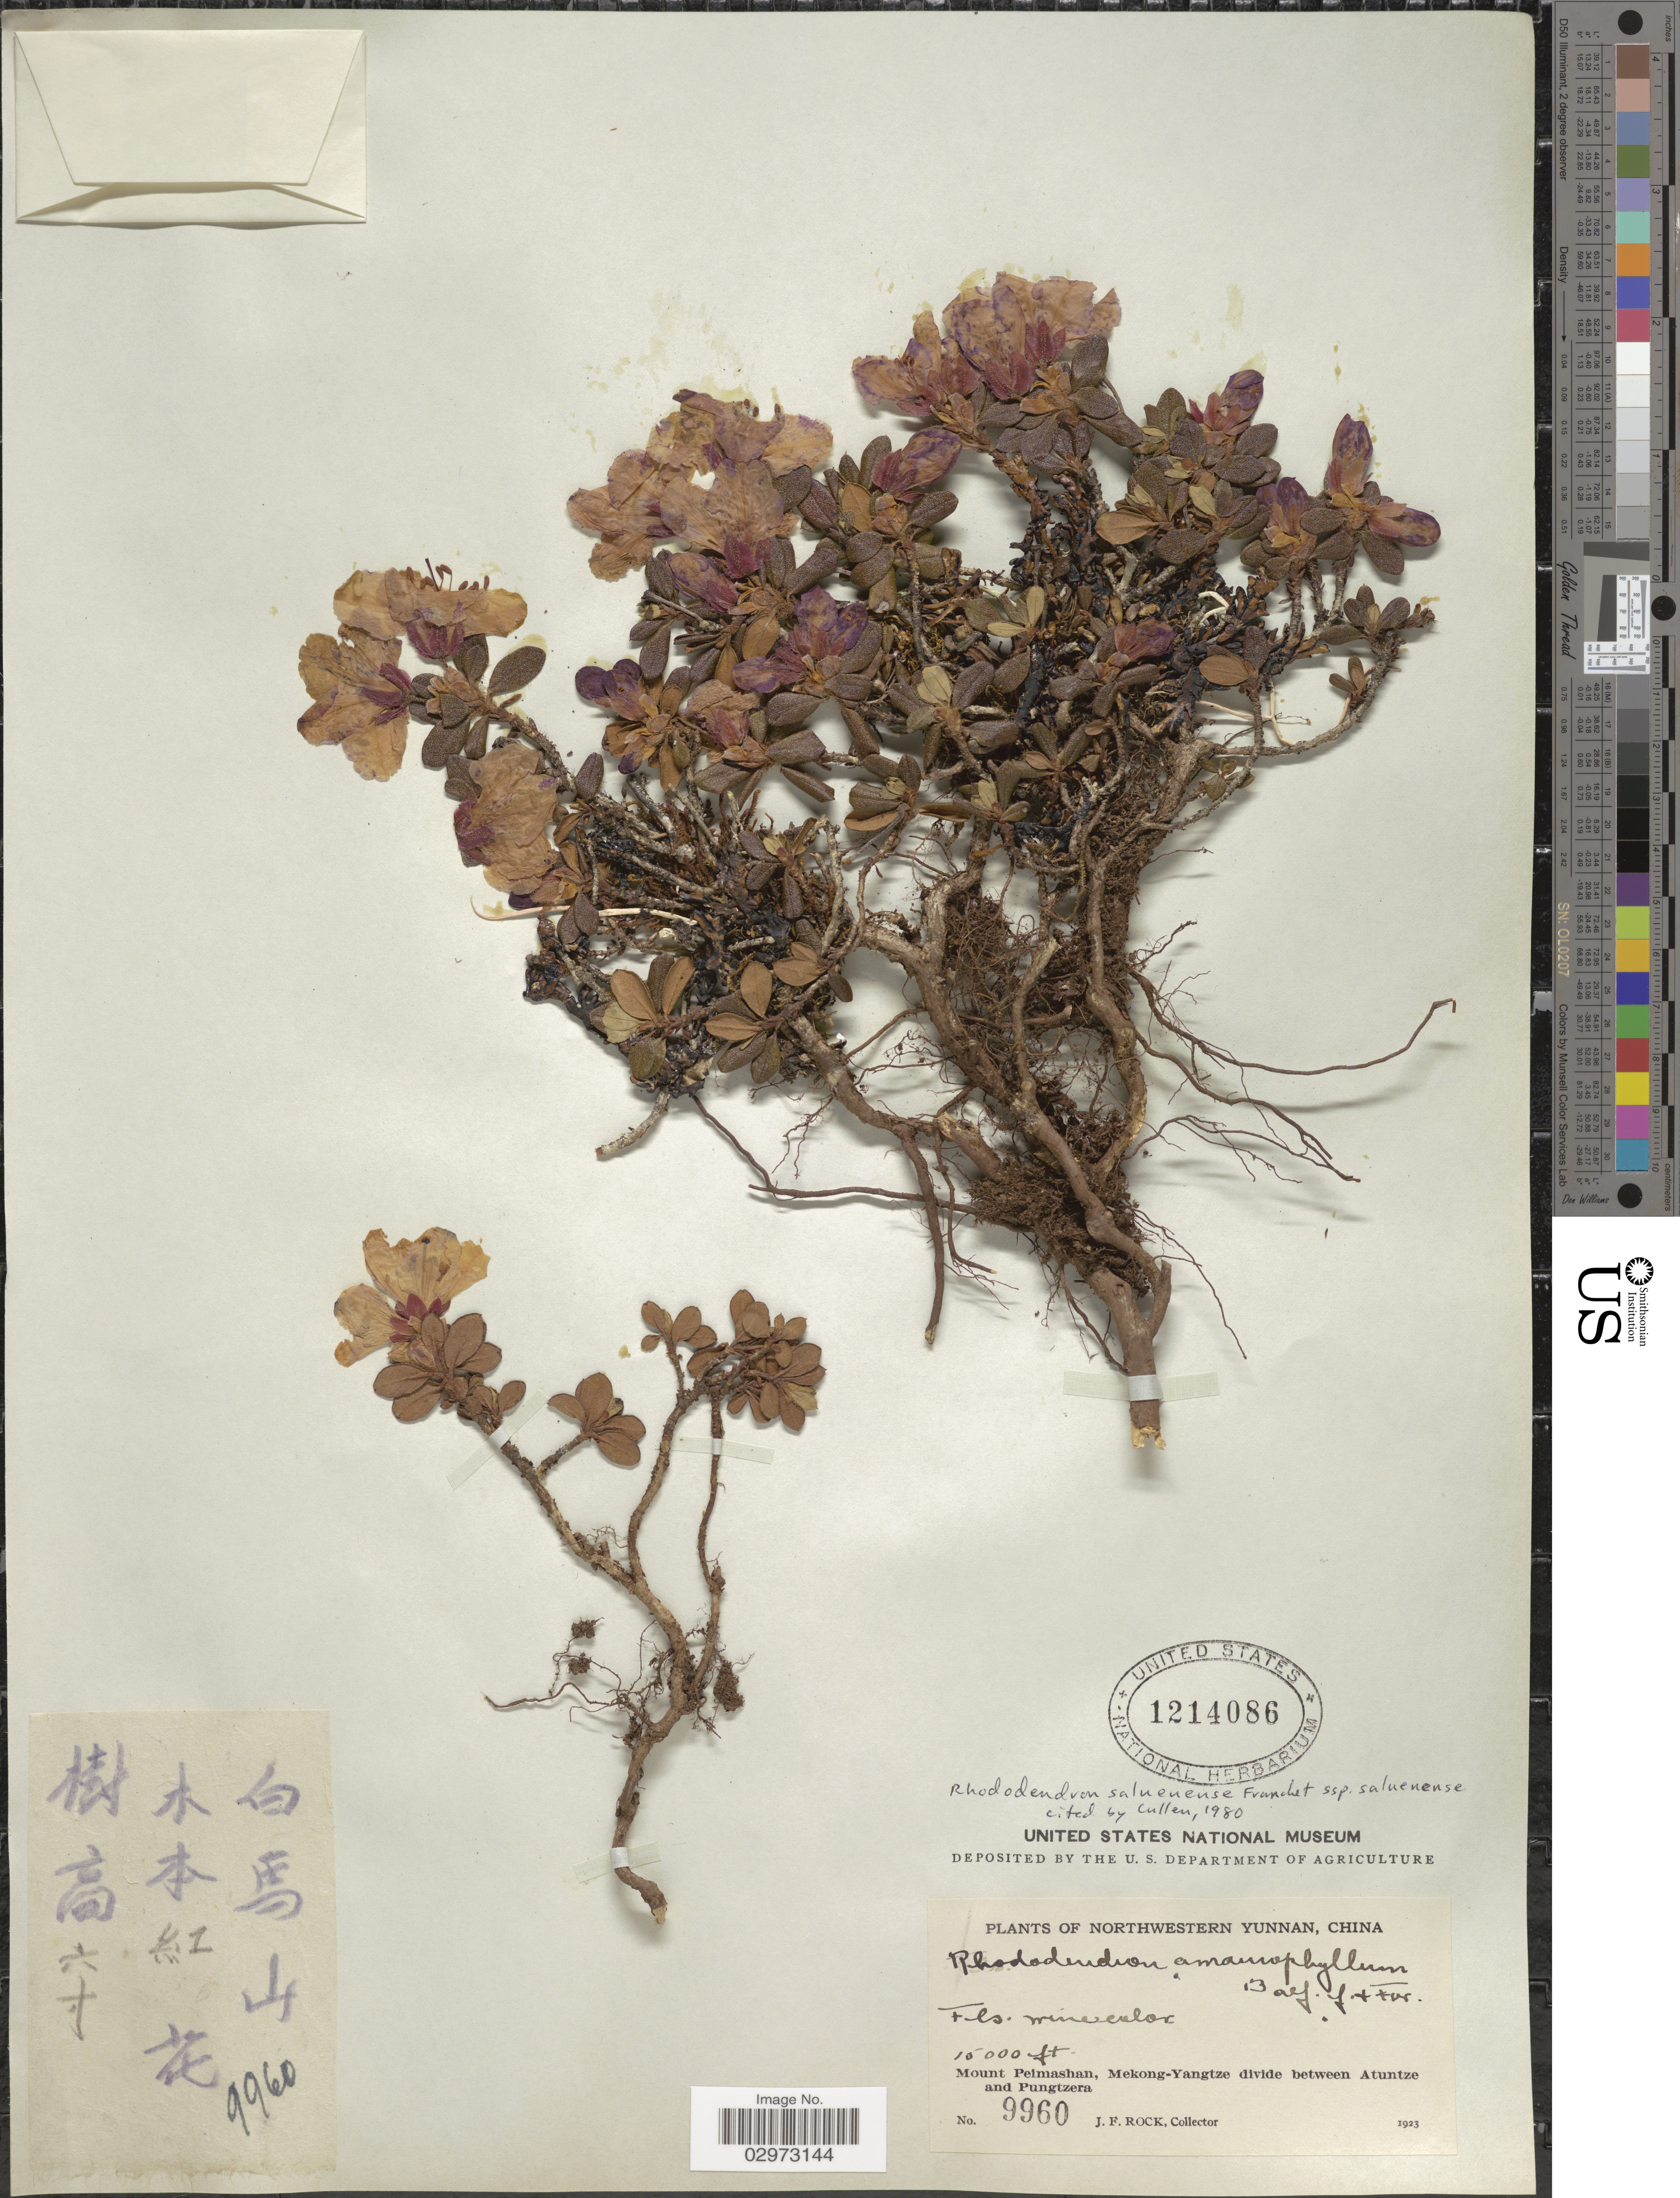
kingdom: Plantae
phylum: Tracheophyta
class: Magnoliopsida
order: Ericales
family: Ericaceae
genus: Rhododendron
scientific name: Rhododendron saluenense subsp. saluenense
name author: Franch.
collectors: J. Rock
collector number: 9960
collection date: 1923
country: China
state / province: Yunnan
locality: Northwestern Yunnan. Mount Peimashan, Mekong-Yangtze divide between Atuntze and Pungtzera.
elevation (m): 4572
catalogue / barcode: US 1214086